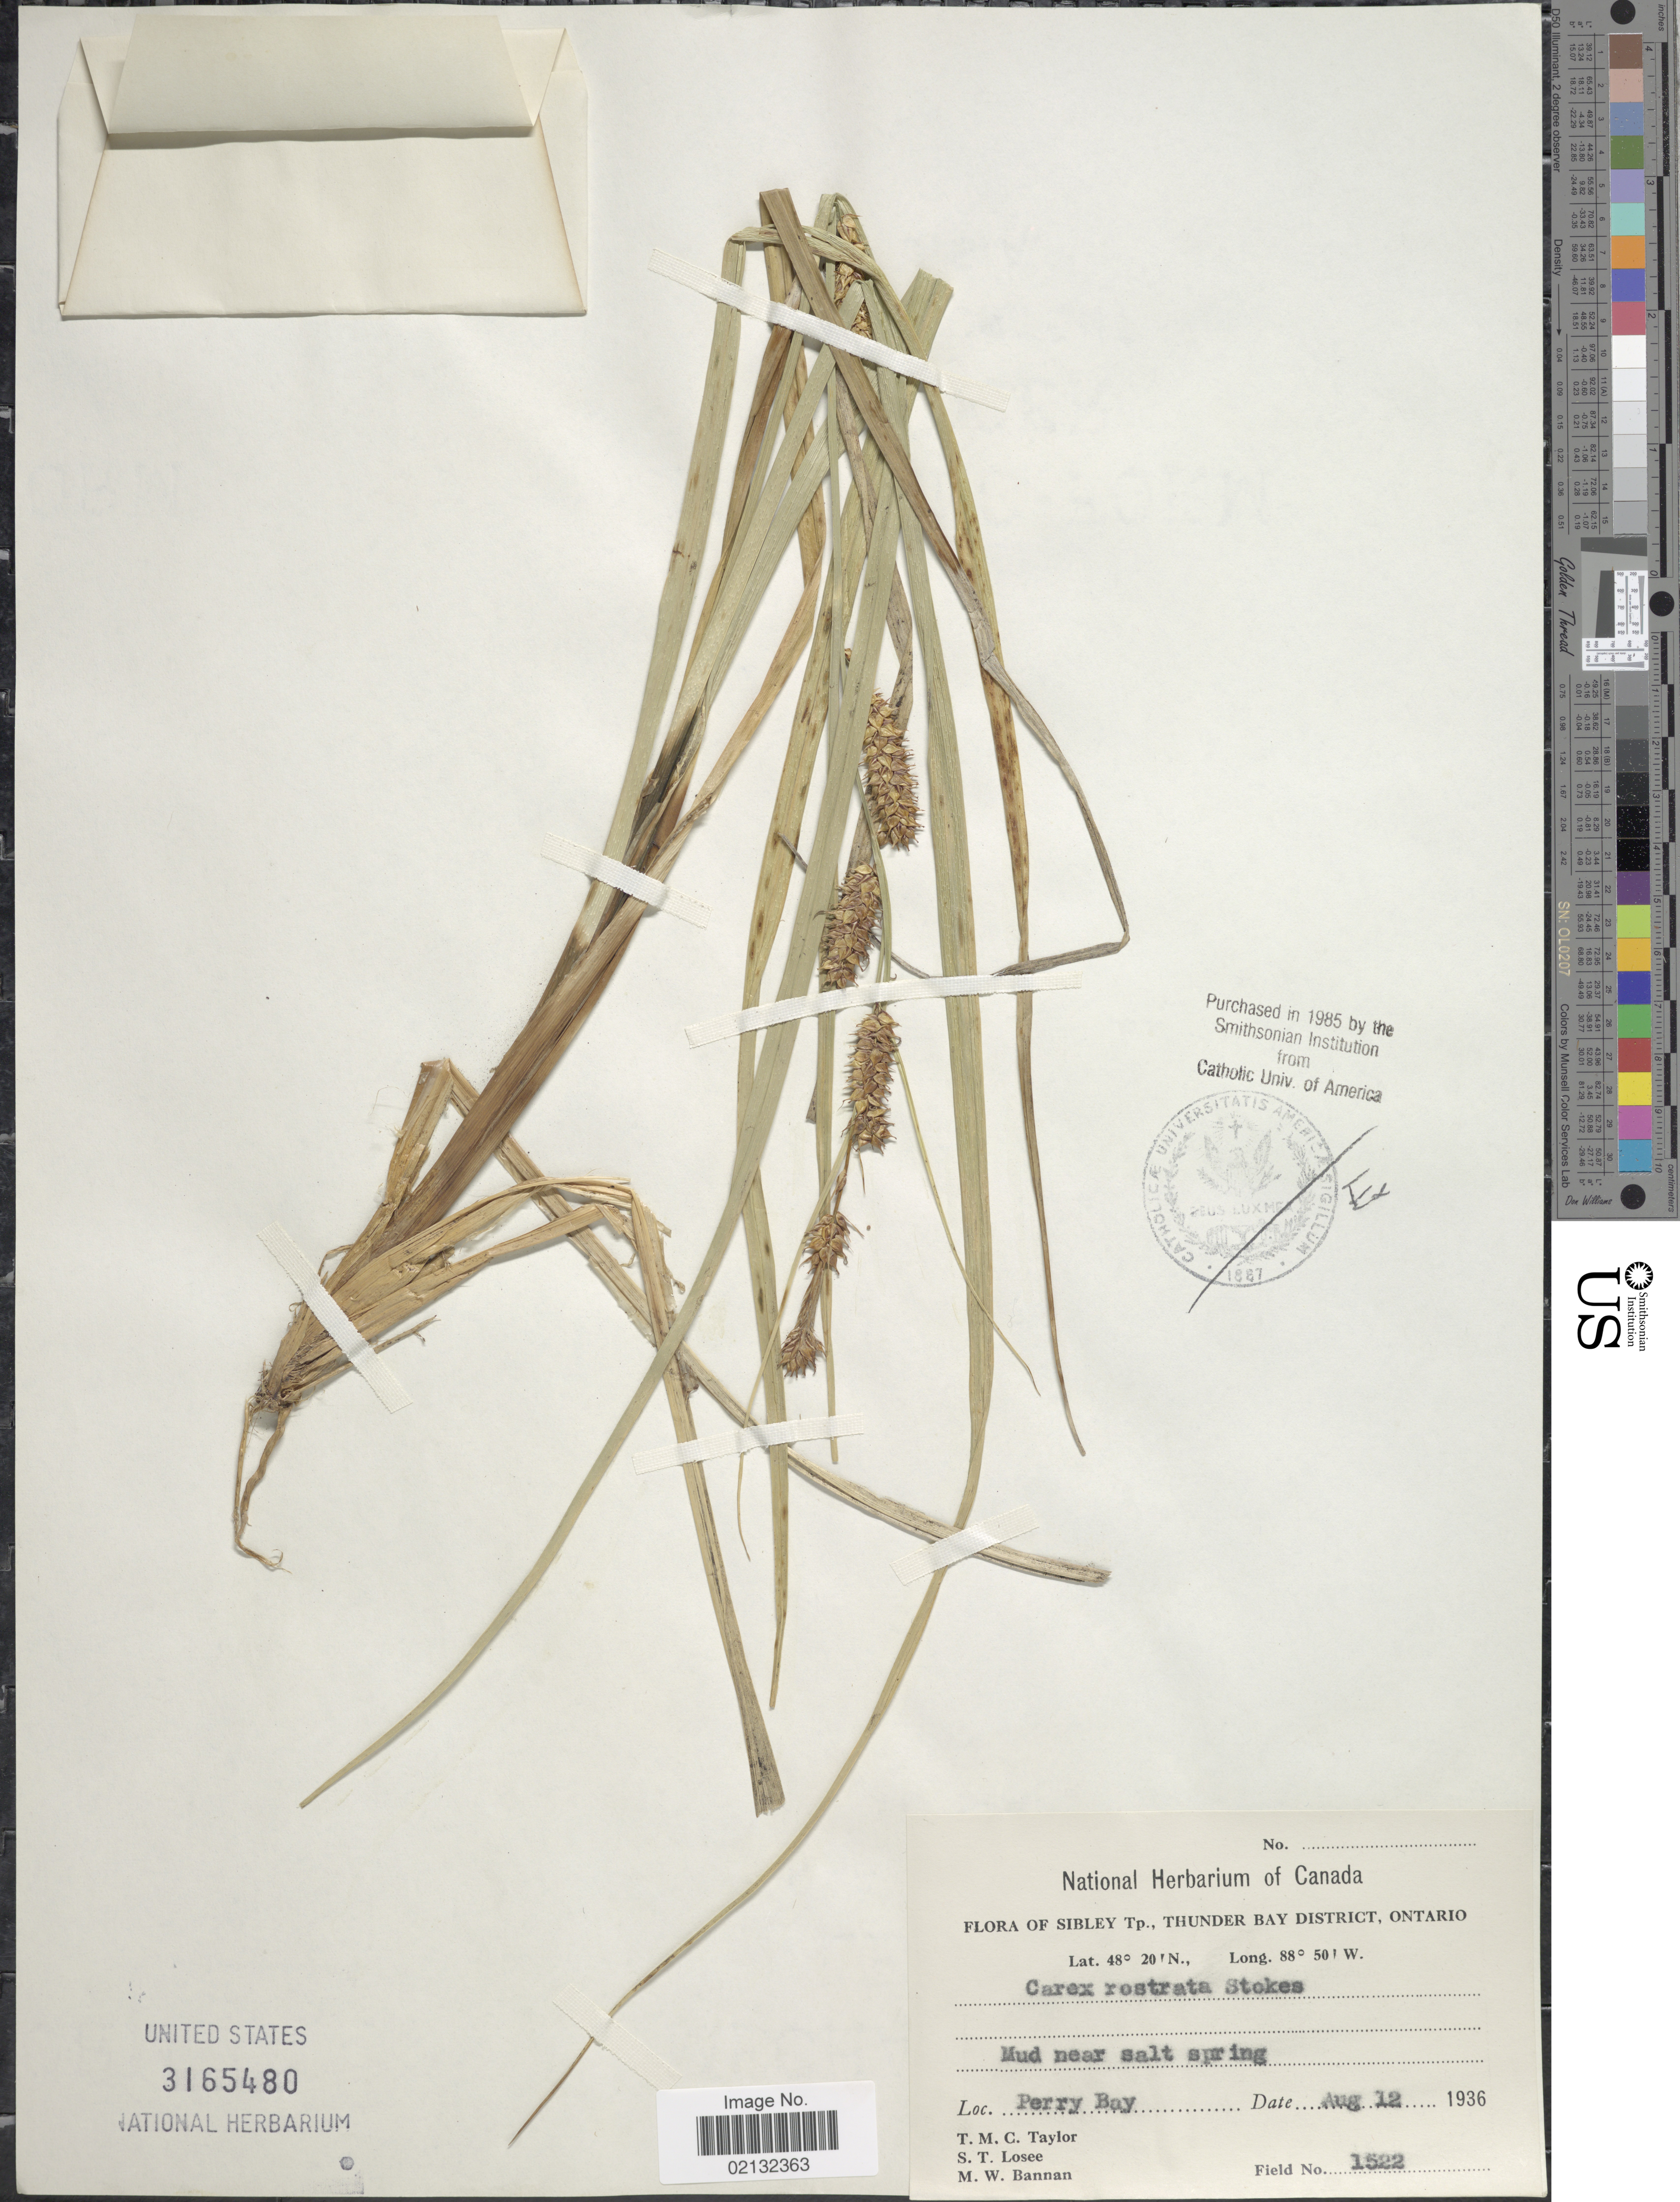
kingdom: Plantae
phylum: Tracheophyta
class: Liliopsida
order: Poales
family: Cyperaceae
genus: Carex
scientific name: Carex rostrata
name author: Stokes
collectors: T. M. C. Taylor, S. Losee & M. Bannan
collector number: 1522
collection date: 1936-08-12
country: Canada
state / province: Ontario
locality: Sibley Tp., Thunder Bay District, mud near salt spring, Perry Bay.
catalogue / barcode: US 3165480